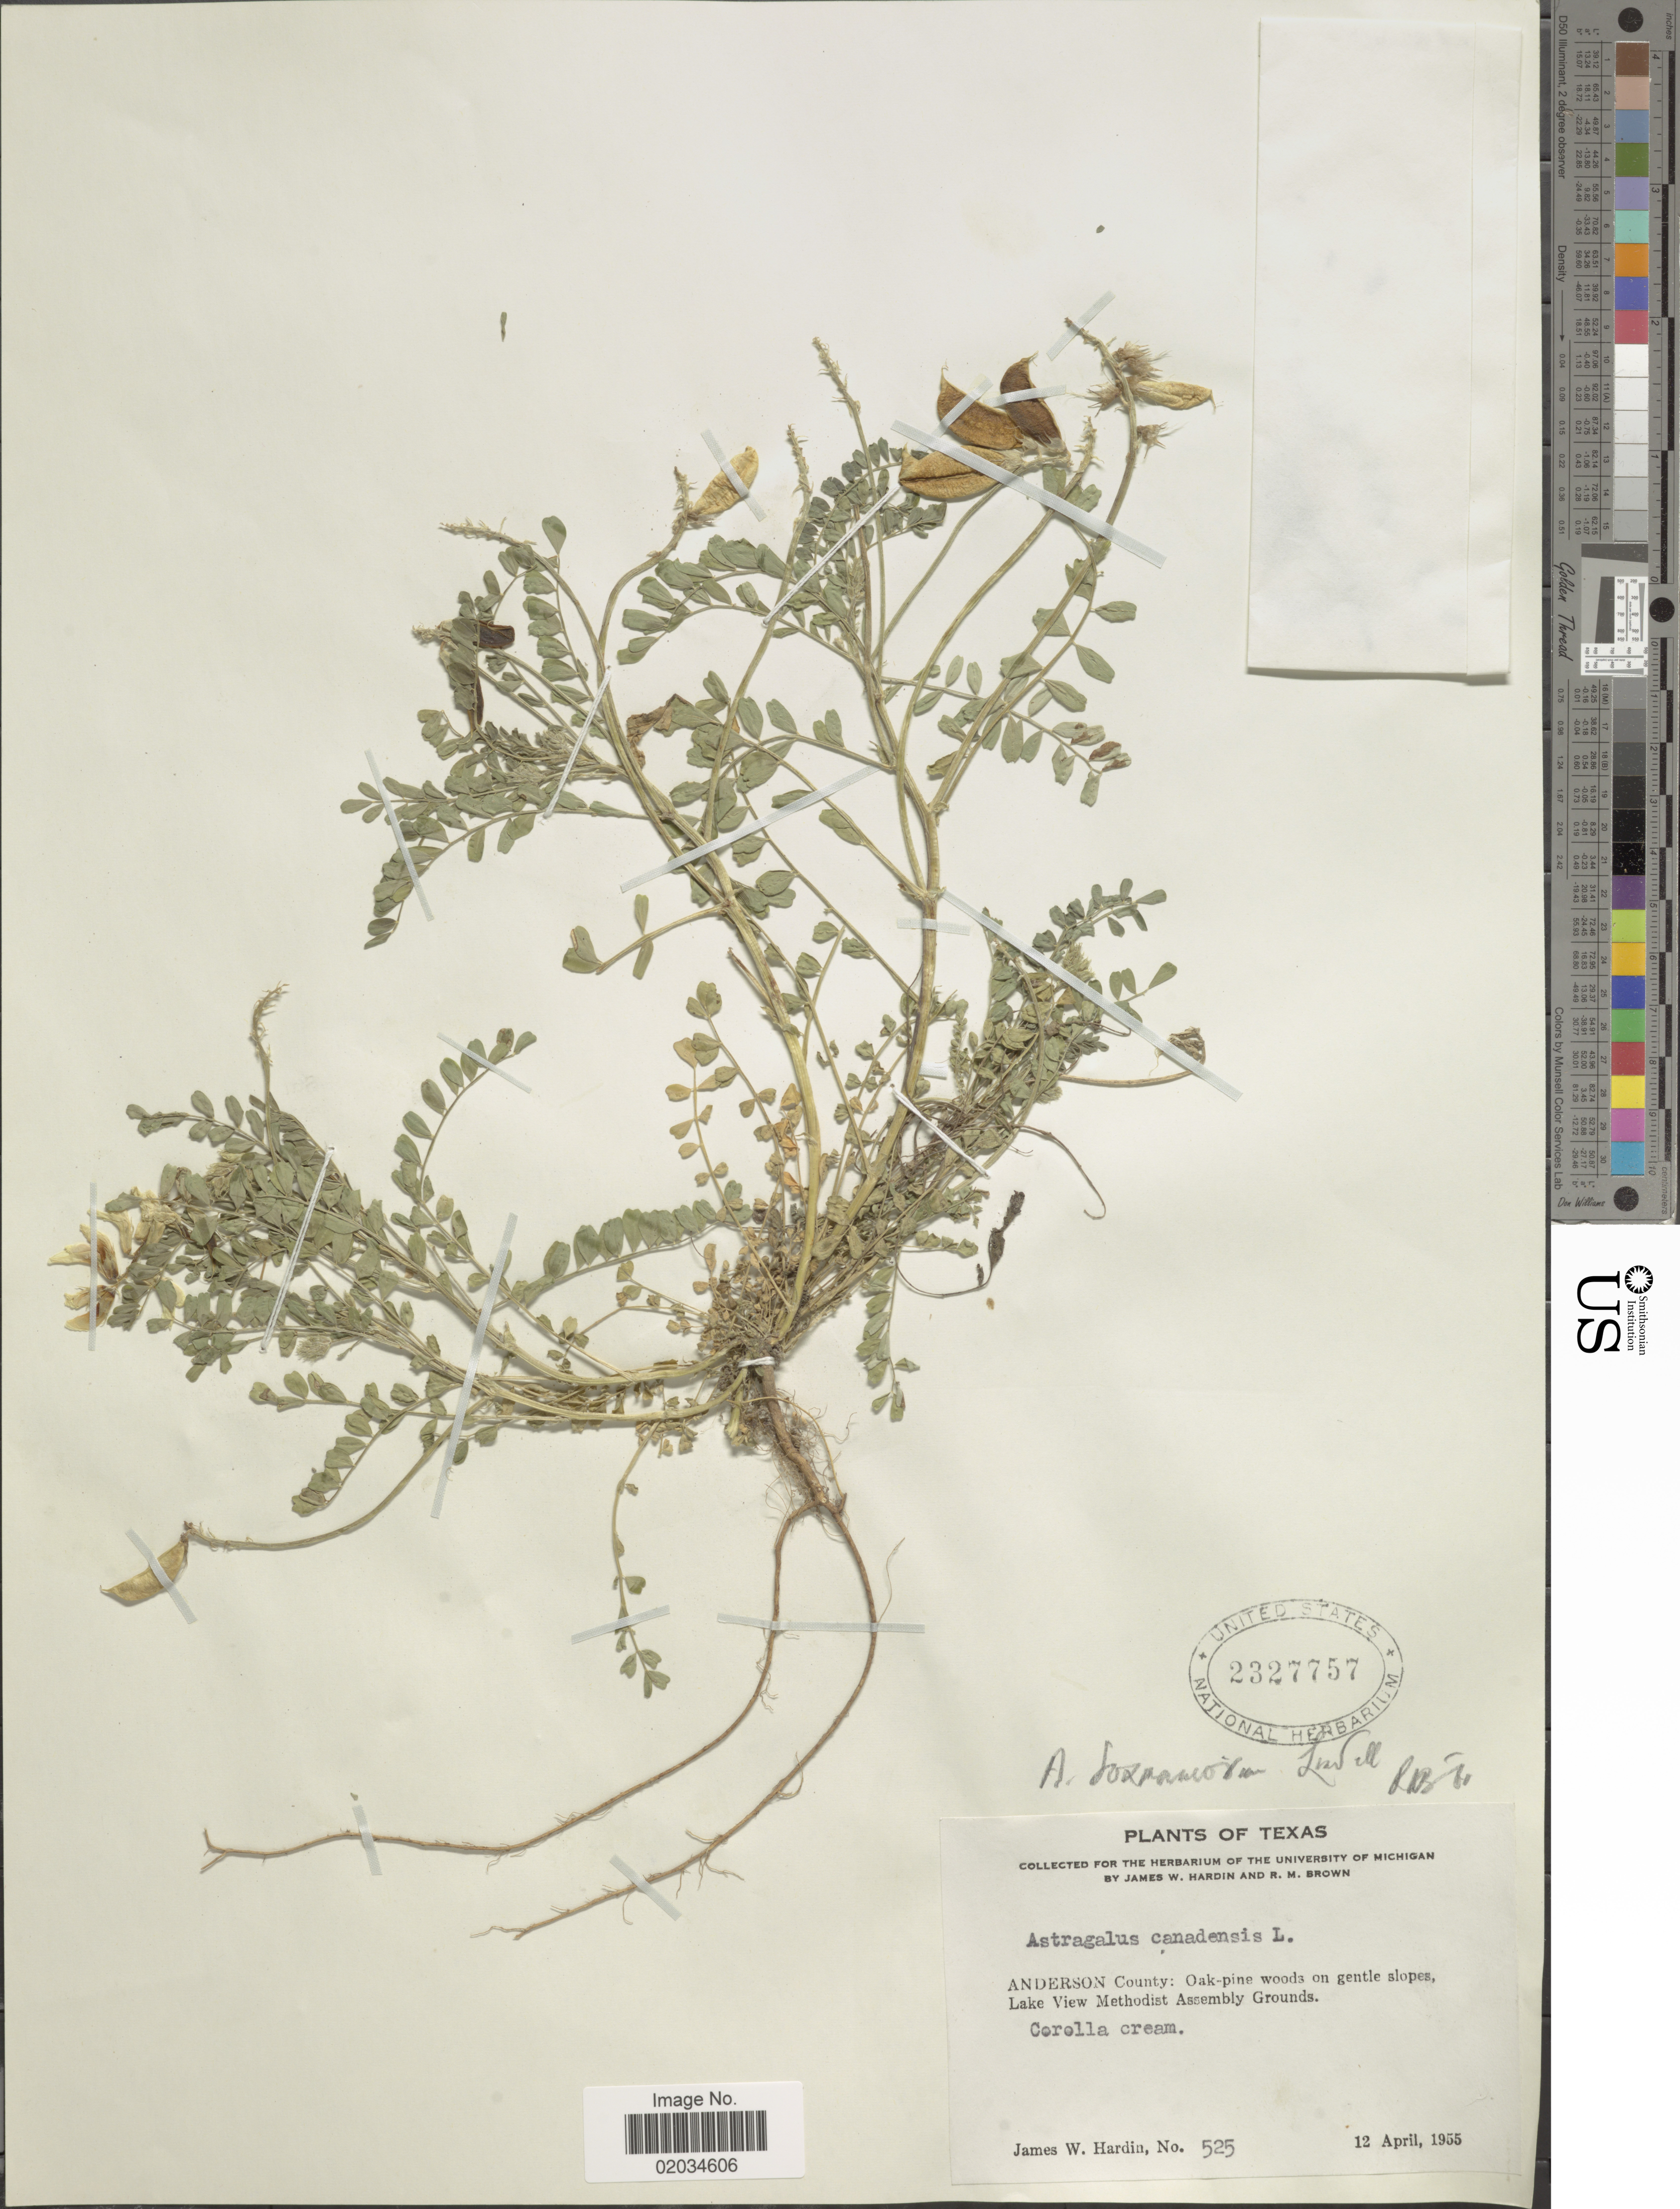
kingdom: Plantae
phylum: Tracheophyta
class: Magnoliopsida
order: Fabales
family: Fabaceae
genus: Astragalus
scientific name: Astragalus soxmaniorum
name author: Lundell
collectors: J. Hardin & R. M. Brown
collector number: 525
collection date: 1955-04-12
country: United States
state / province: Texas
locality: Anderson County: Oak-pine woods on gentle slopes, Lake View Methodist Assembly Grounds.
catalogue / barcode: US 2327757